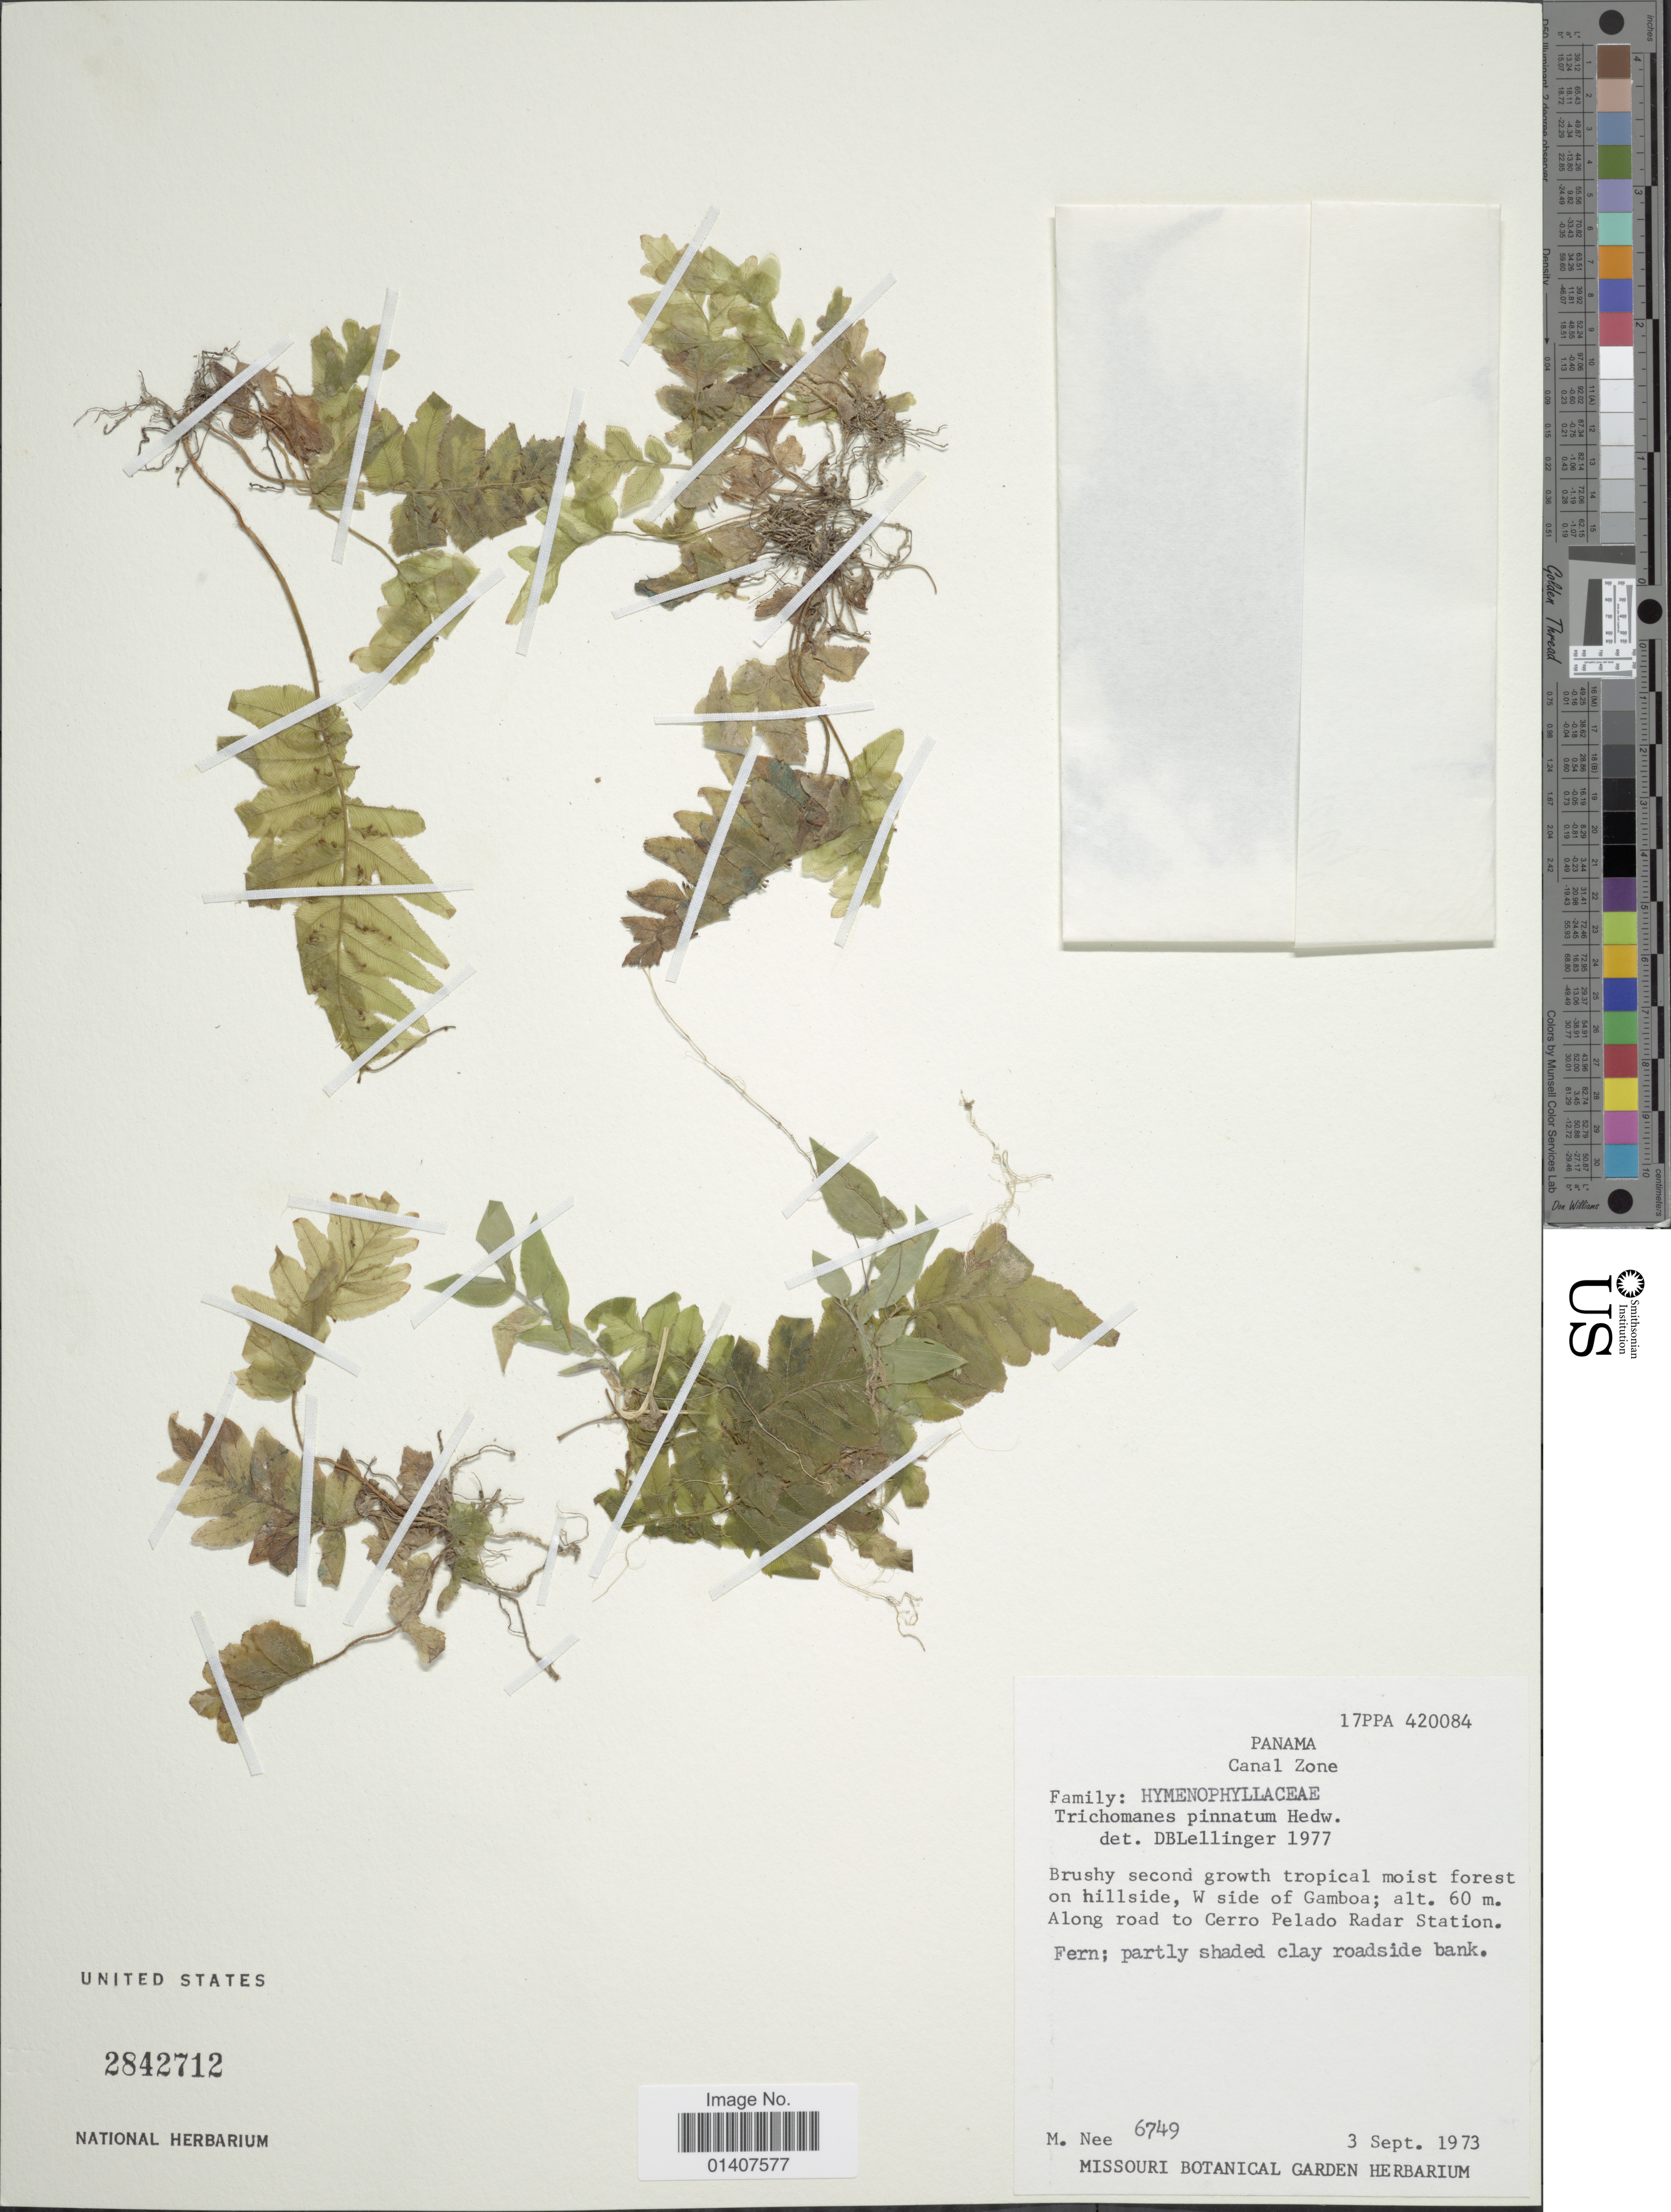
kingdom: Plantae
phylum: Tracheophyta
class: Polypodiopsida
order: Hymenophyllales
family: Hymenophyllaceae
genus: Trichomanes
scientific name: Trichomanes pinnatum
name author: Hedw.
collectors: M. Nee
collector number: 6749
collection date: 1973-09-03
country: Panama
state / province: Colón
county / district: Canal Zone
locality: Canal Zone, Brushy second growth tropical moist forest on hillside, W side of Gamboa, along road to Cerro Pelado Radar Station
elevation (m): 60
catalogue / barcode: US 2842712